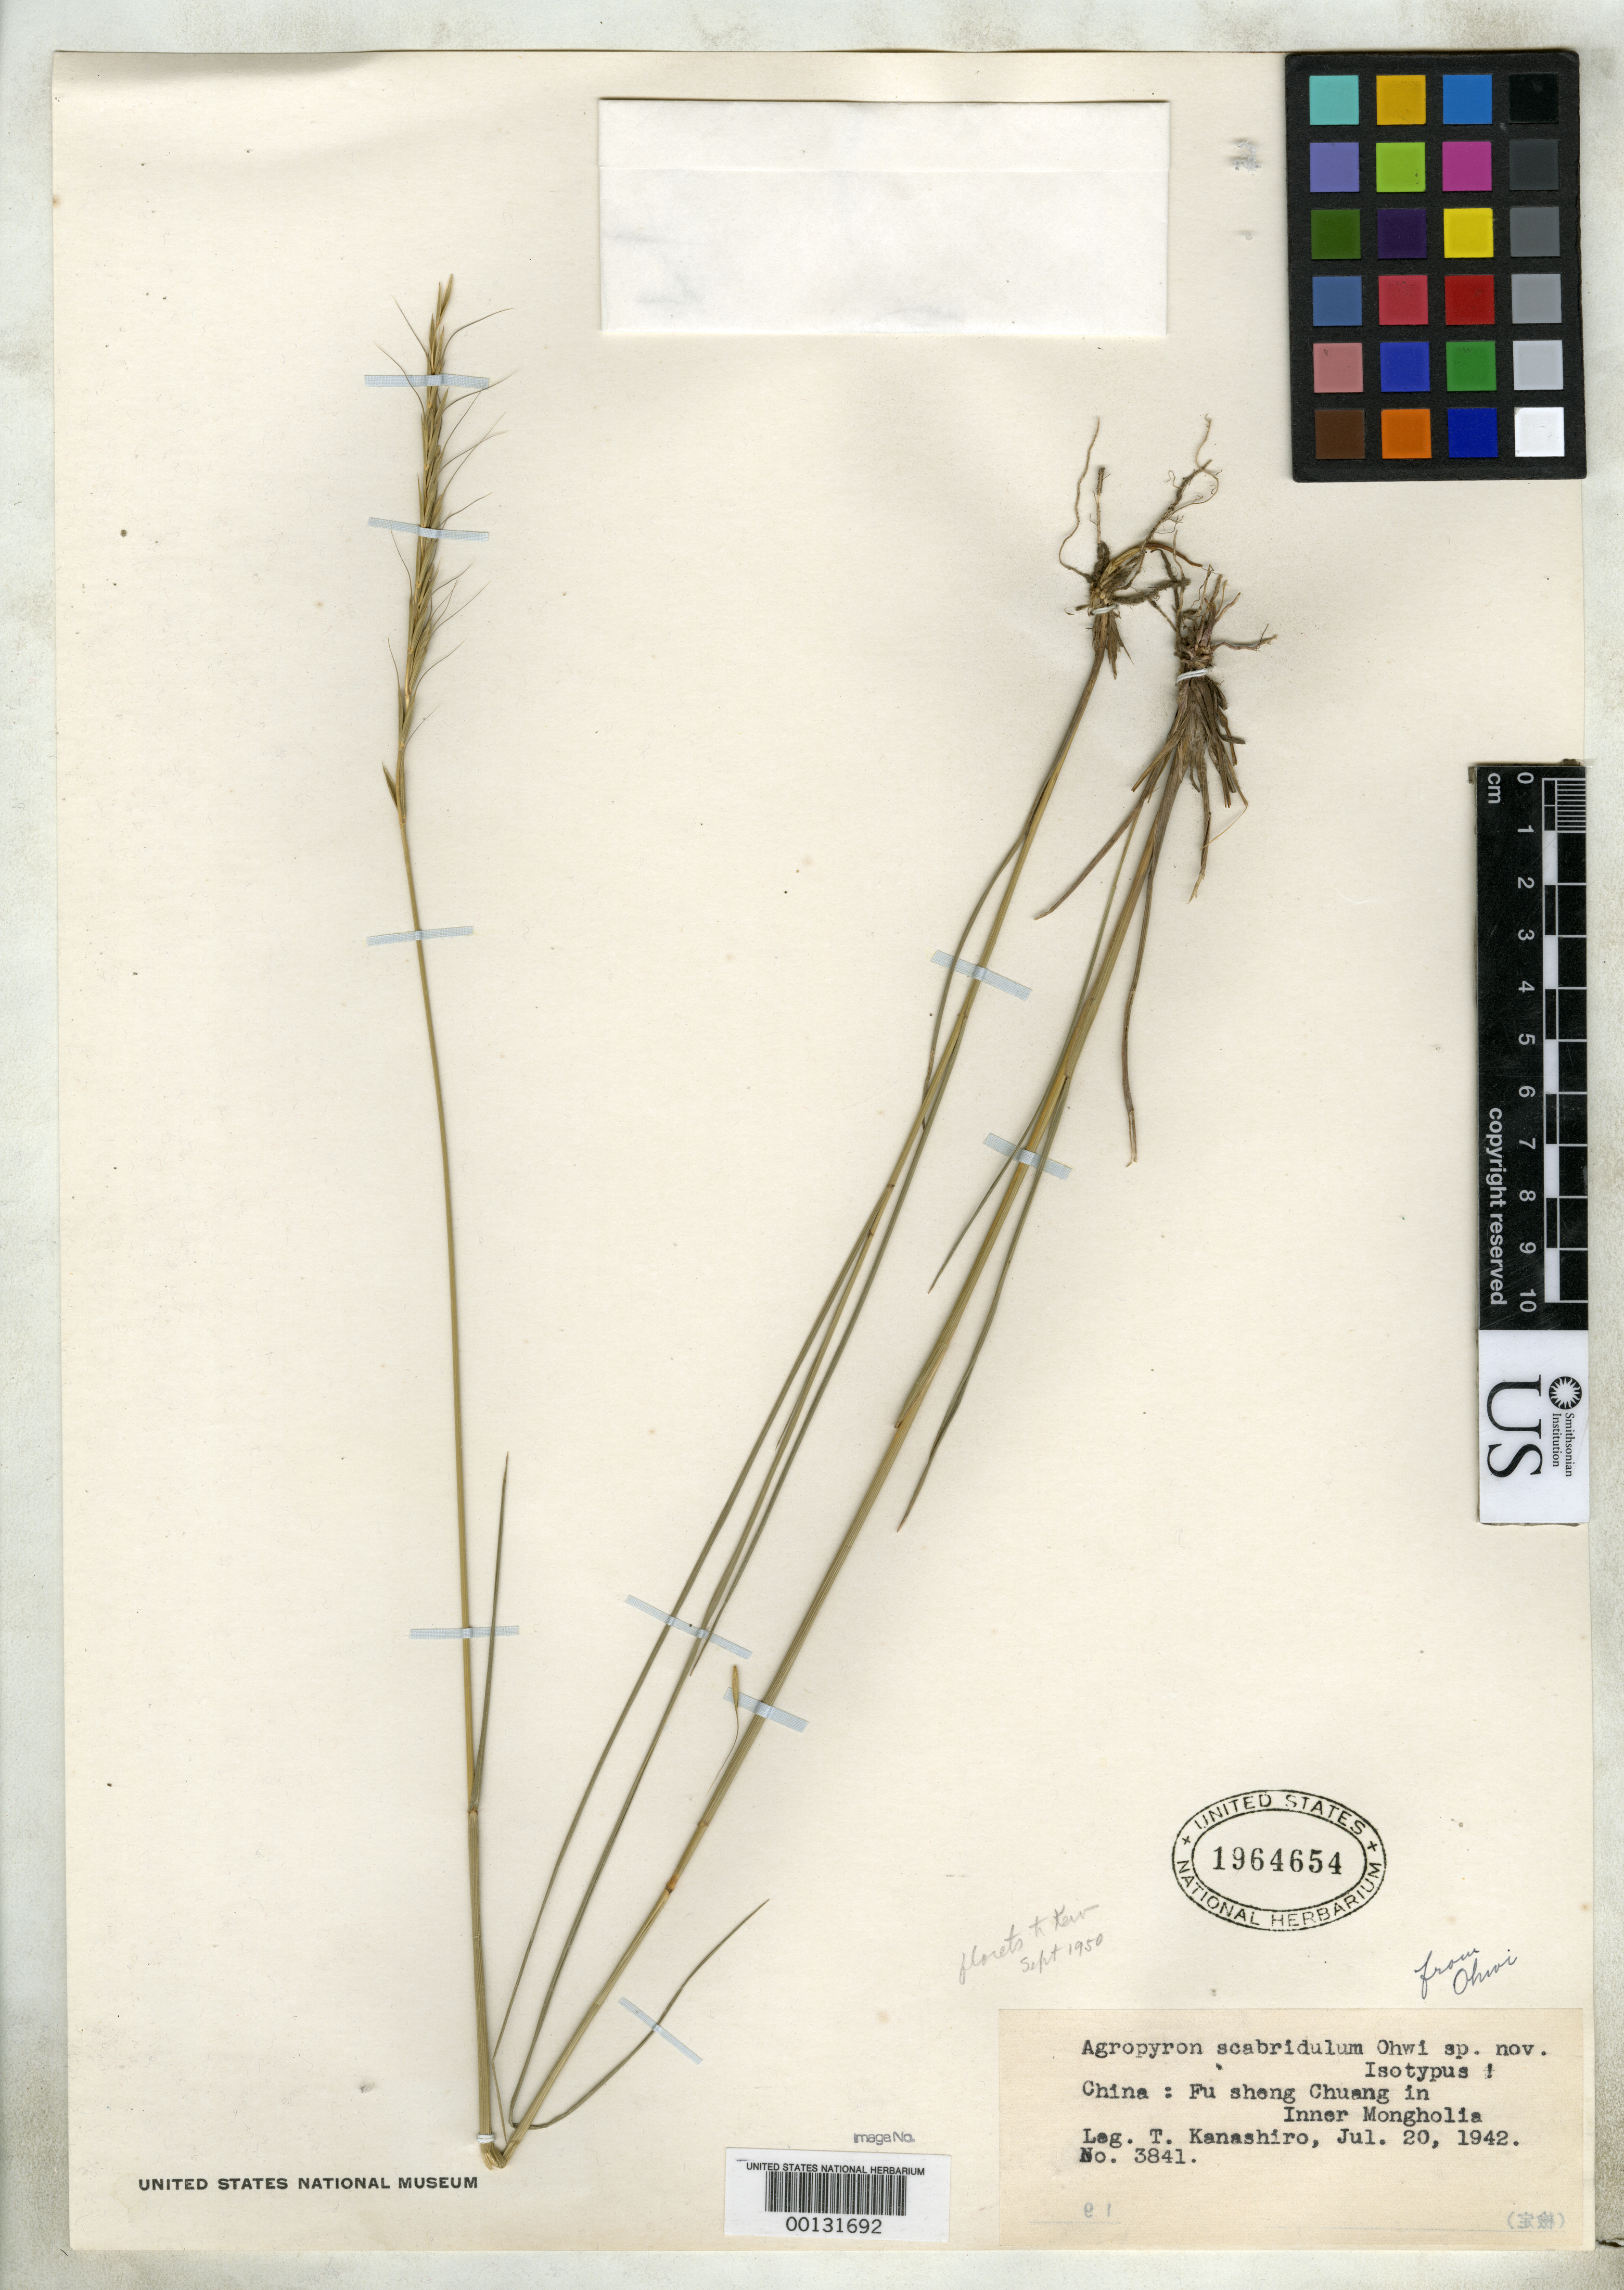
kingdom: Plantae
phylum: Tracheophyta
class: Liliopsida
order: Poales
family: Poaceae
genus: Agropyron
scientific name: Agropyron scabridulum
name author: Ohwi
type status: Isotype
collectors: T. Kanashiro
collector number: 3841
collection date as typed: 20 Jul 1942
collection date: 1942-07-20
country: China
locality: Fu Sheng Chuang.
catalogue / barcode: US 1964654